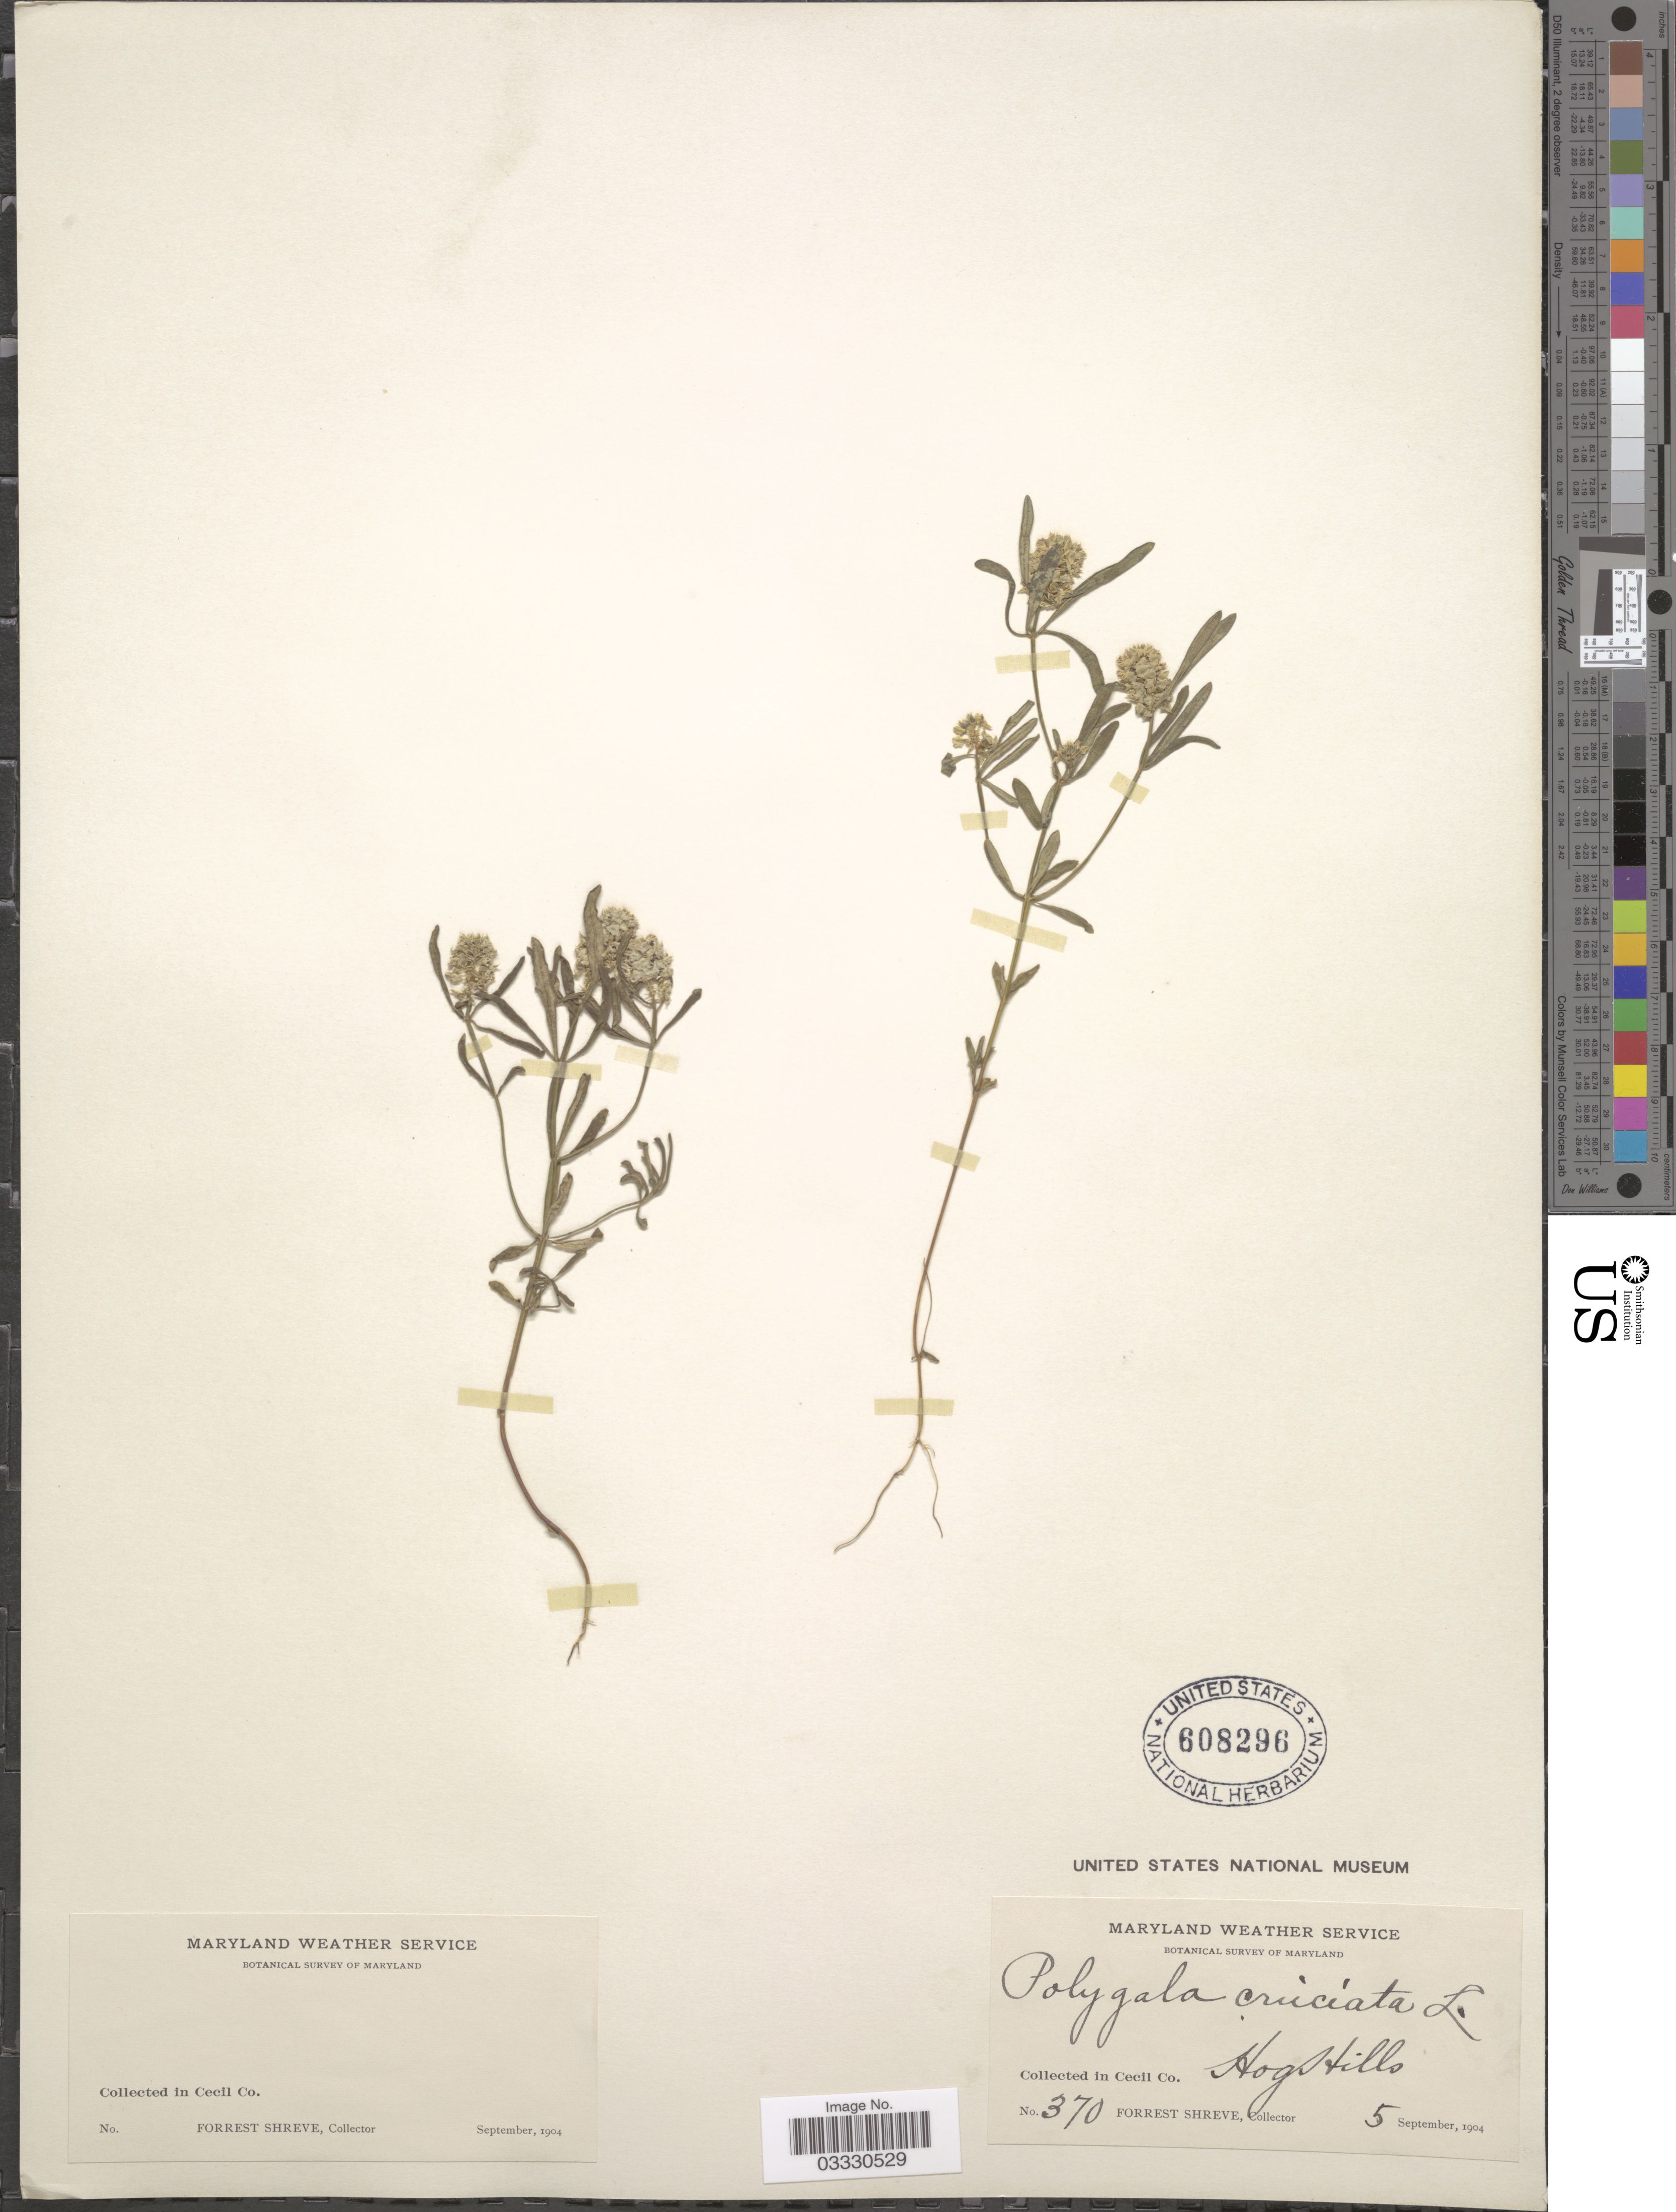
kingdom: Plantae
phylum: Tracheophyta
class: Magnoliopsida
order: Fabales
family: Polygalaceae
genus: Polygala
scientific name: Polygala cruciata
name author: L.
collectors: F. Shreve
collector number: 370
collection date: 1904-09-05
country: United States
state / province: Maryland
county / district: Cecil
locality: In Cecil Co. Hogs Hills.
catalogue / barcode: US 608296